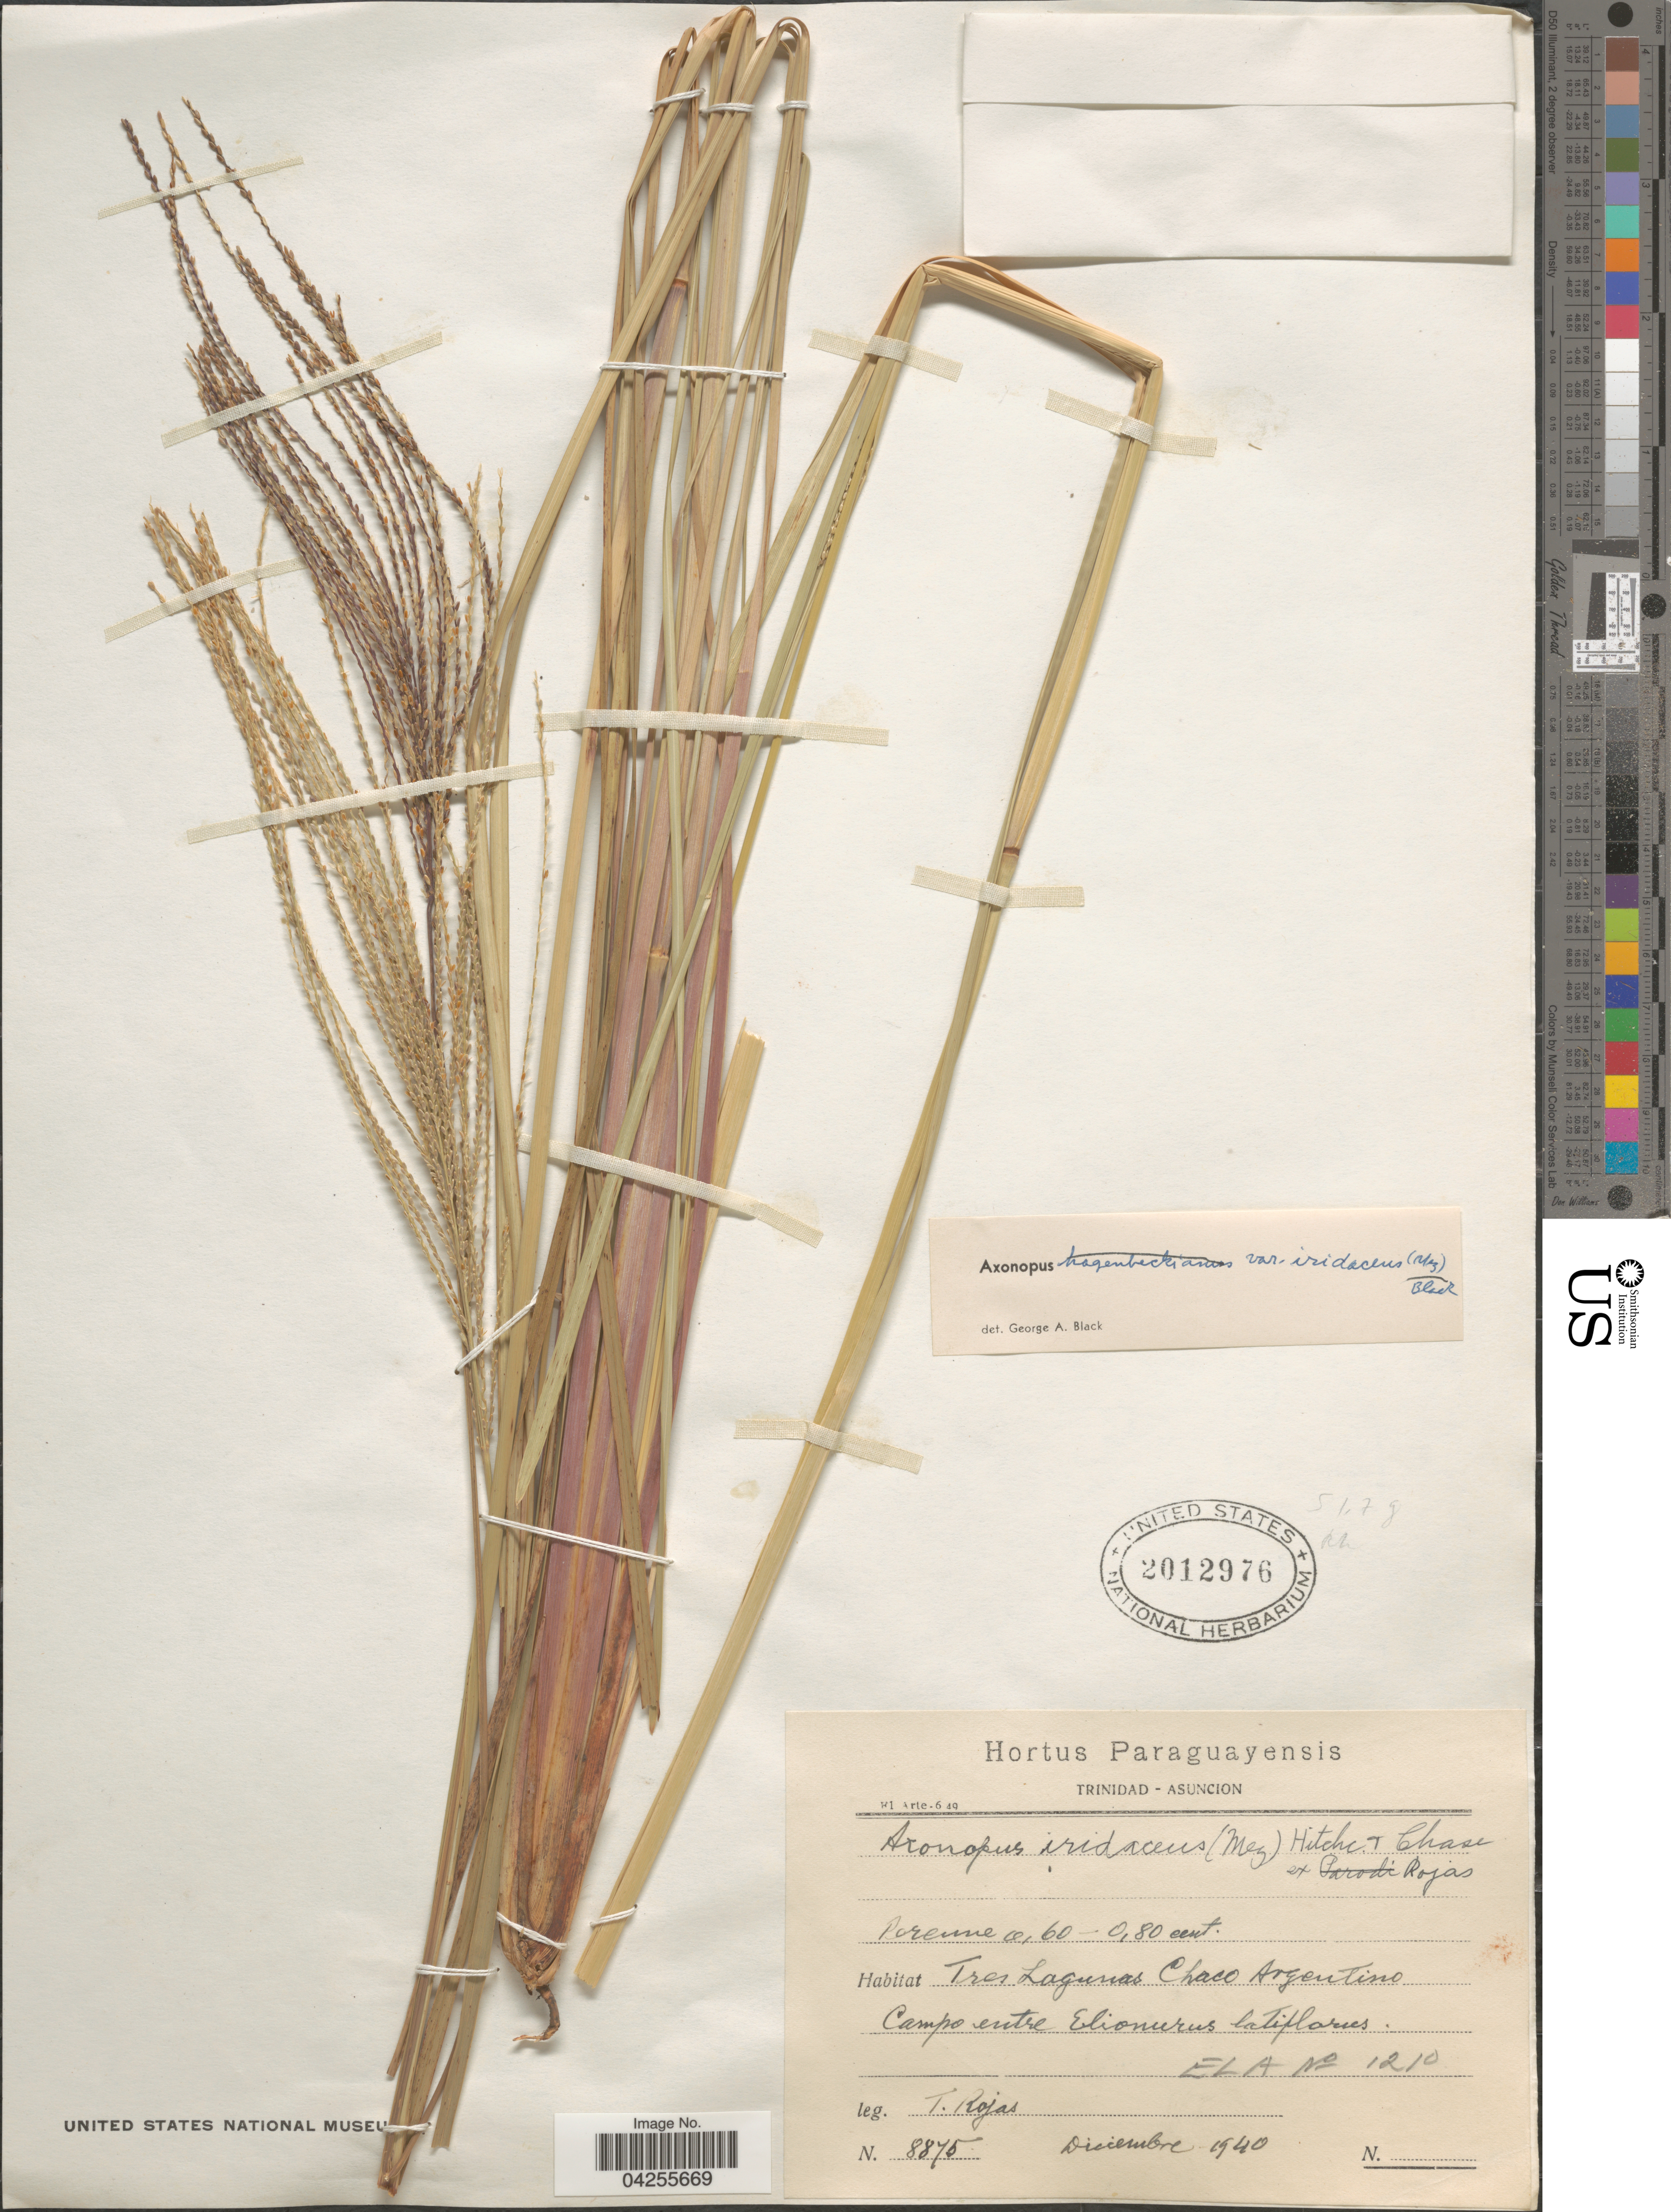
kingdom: Plantae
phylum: Tracheophyta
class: Liliopsida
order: Poales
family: Poaceae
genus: Axonopus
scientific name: Axonopus suffultus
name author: (Nees) Kuhlm.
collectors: T. Rojas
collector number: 8875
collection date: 1940-12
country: Argentina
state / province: Chaco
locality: Tres Lagunas.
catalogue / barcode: US 2012976